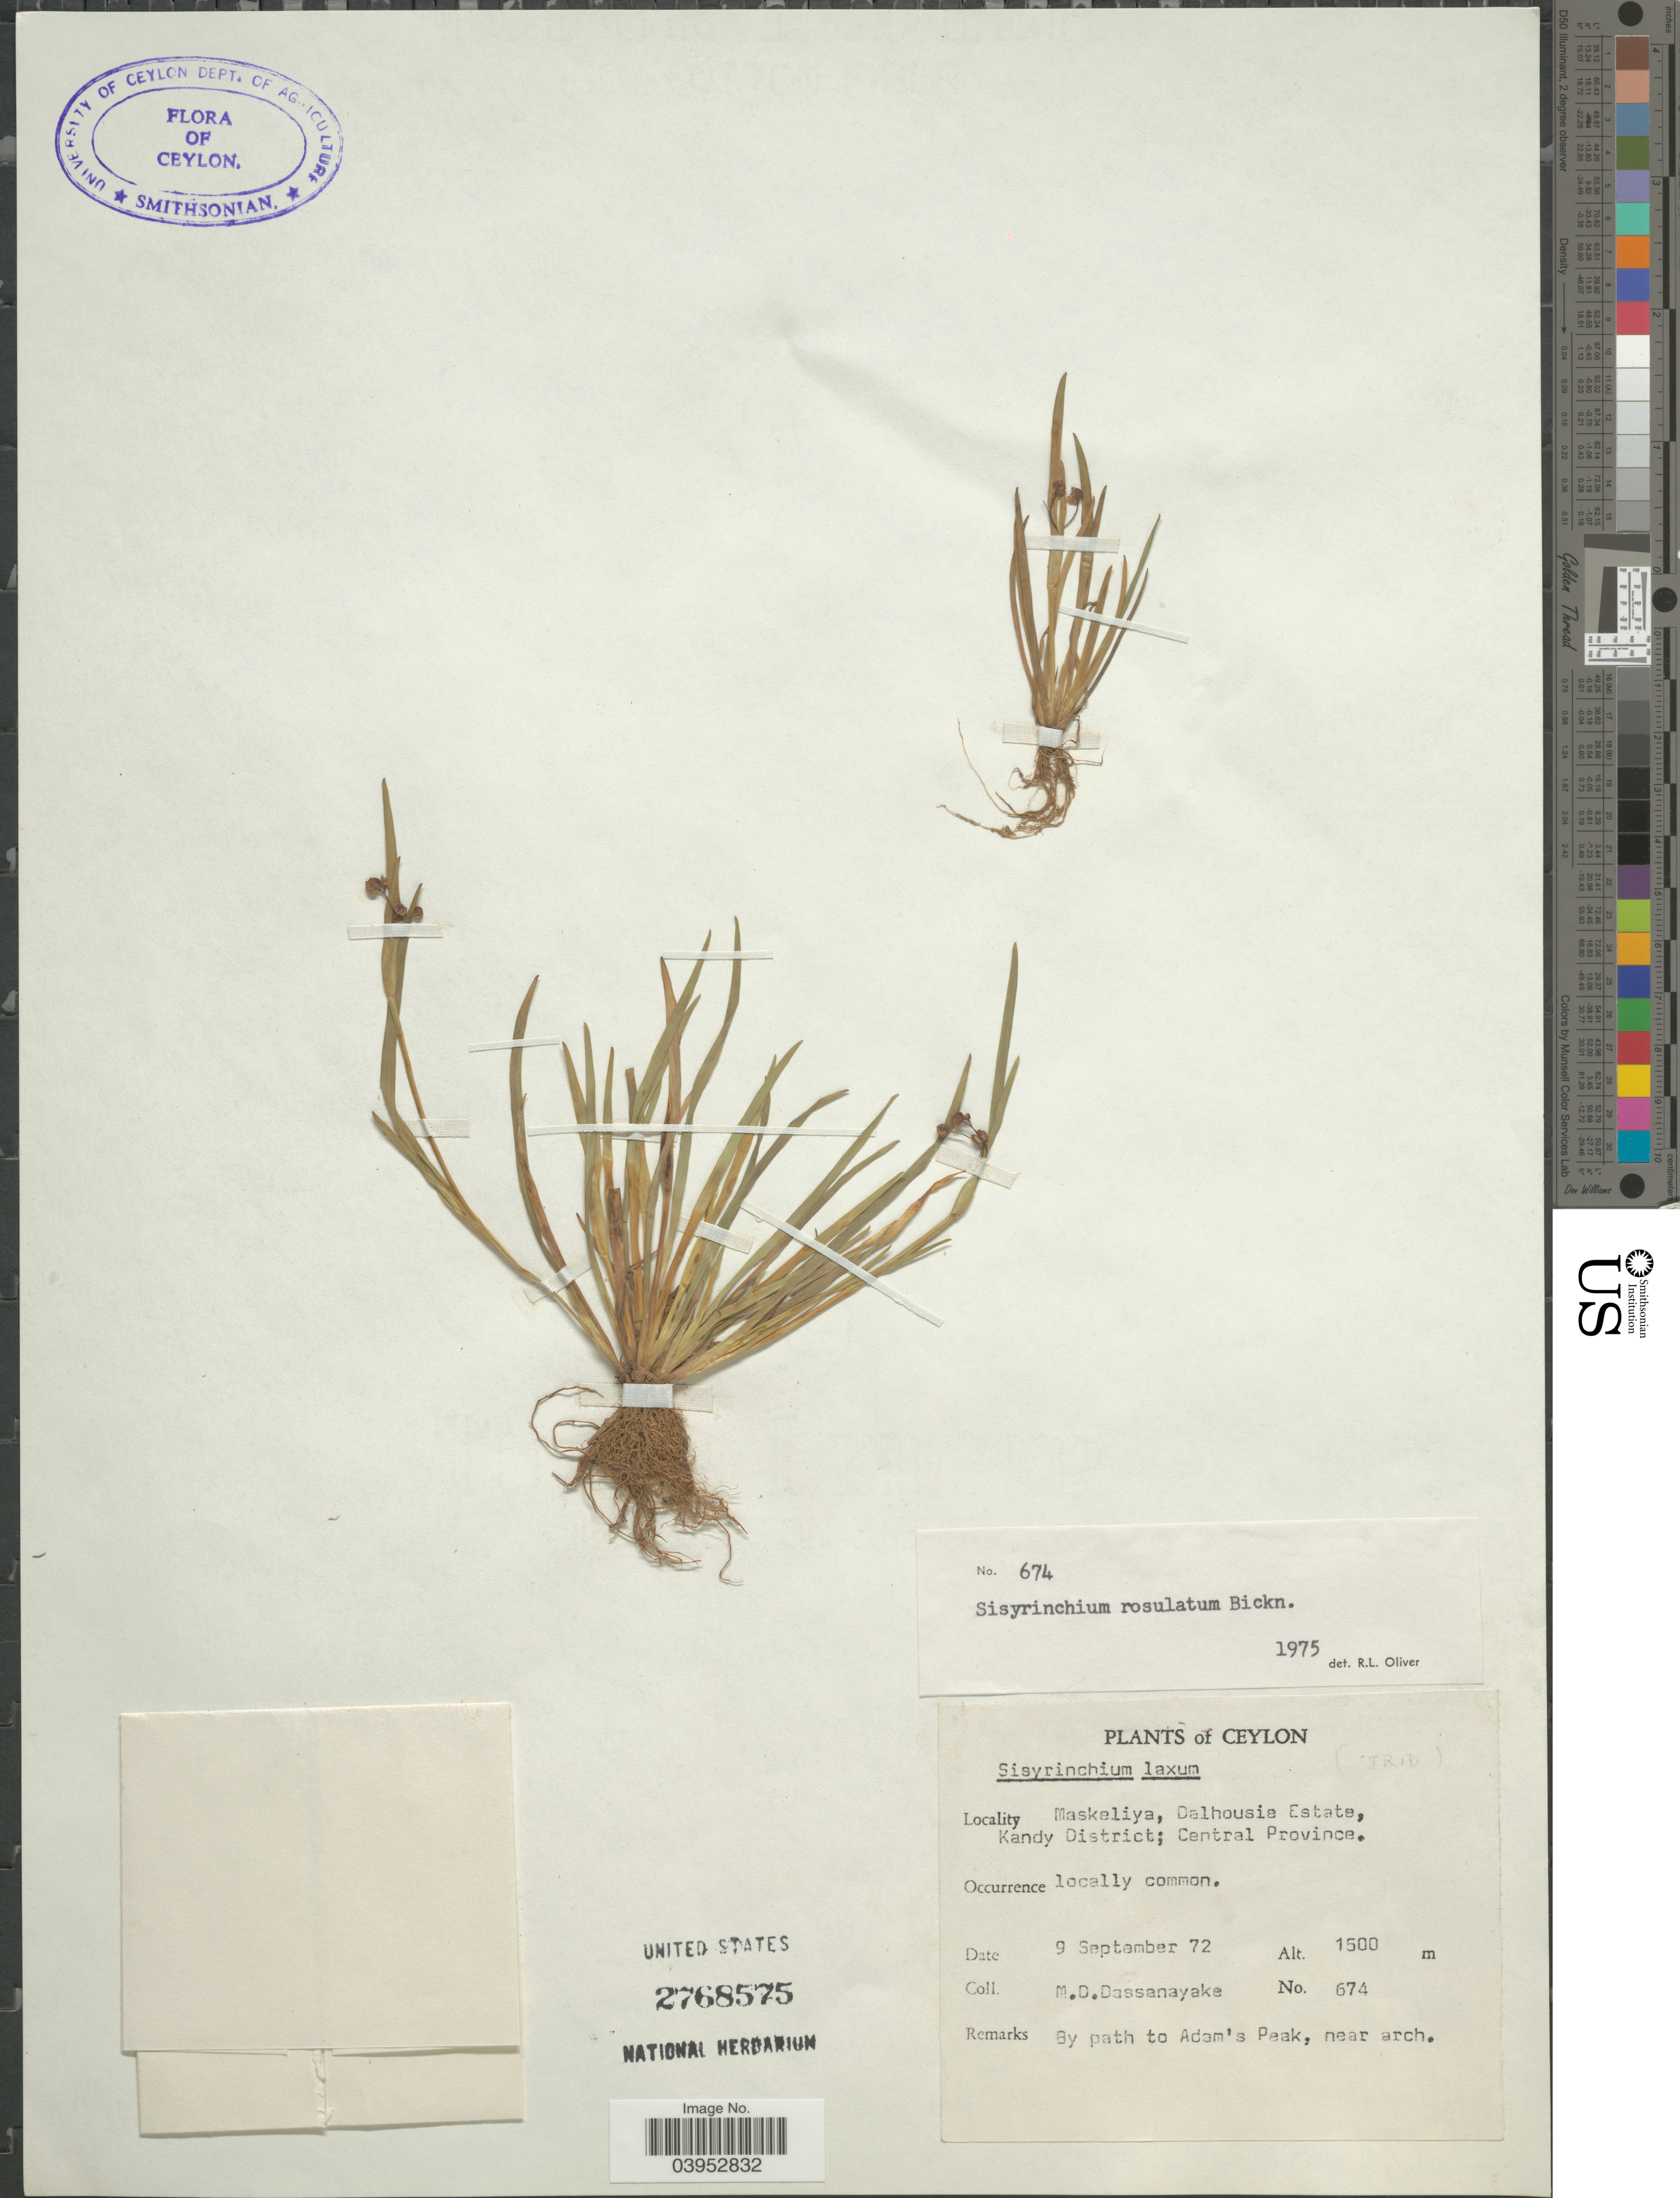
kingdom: Plantae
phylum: Tracheophyta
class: Liliopsida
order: Asparagales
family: Iridaceae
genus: Sisyrinchium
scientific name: Sisyrinchium iridifolium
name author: Kunth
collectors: M. D. Dassanayake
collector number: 674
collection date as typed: Transcribed d/m/y: 9/9/72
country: Sri Lanka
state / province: Central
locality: Ceylon. Maskeliya, Dalhousie Estate, Kandy District.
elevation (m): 1500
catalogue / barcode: US 2768575